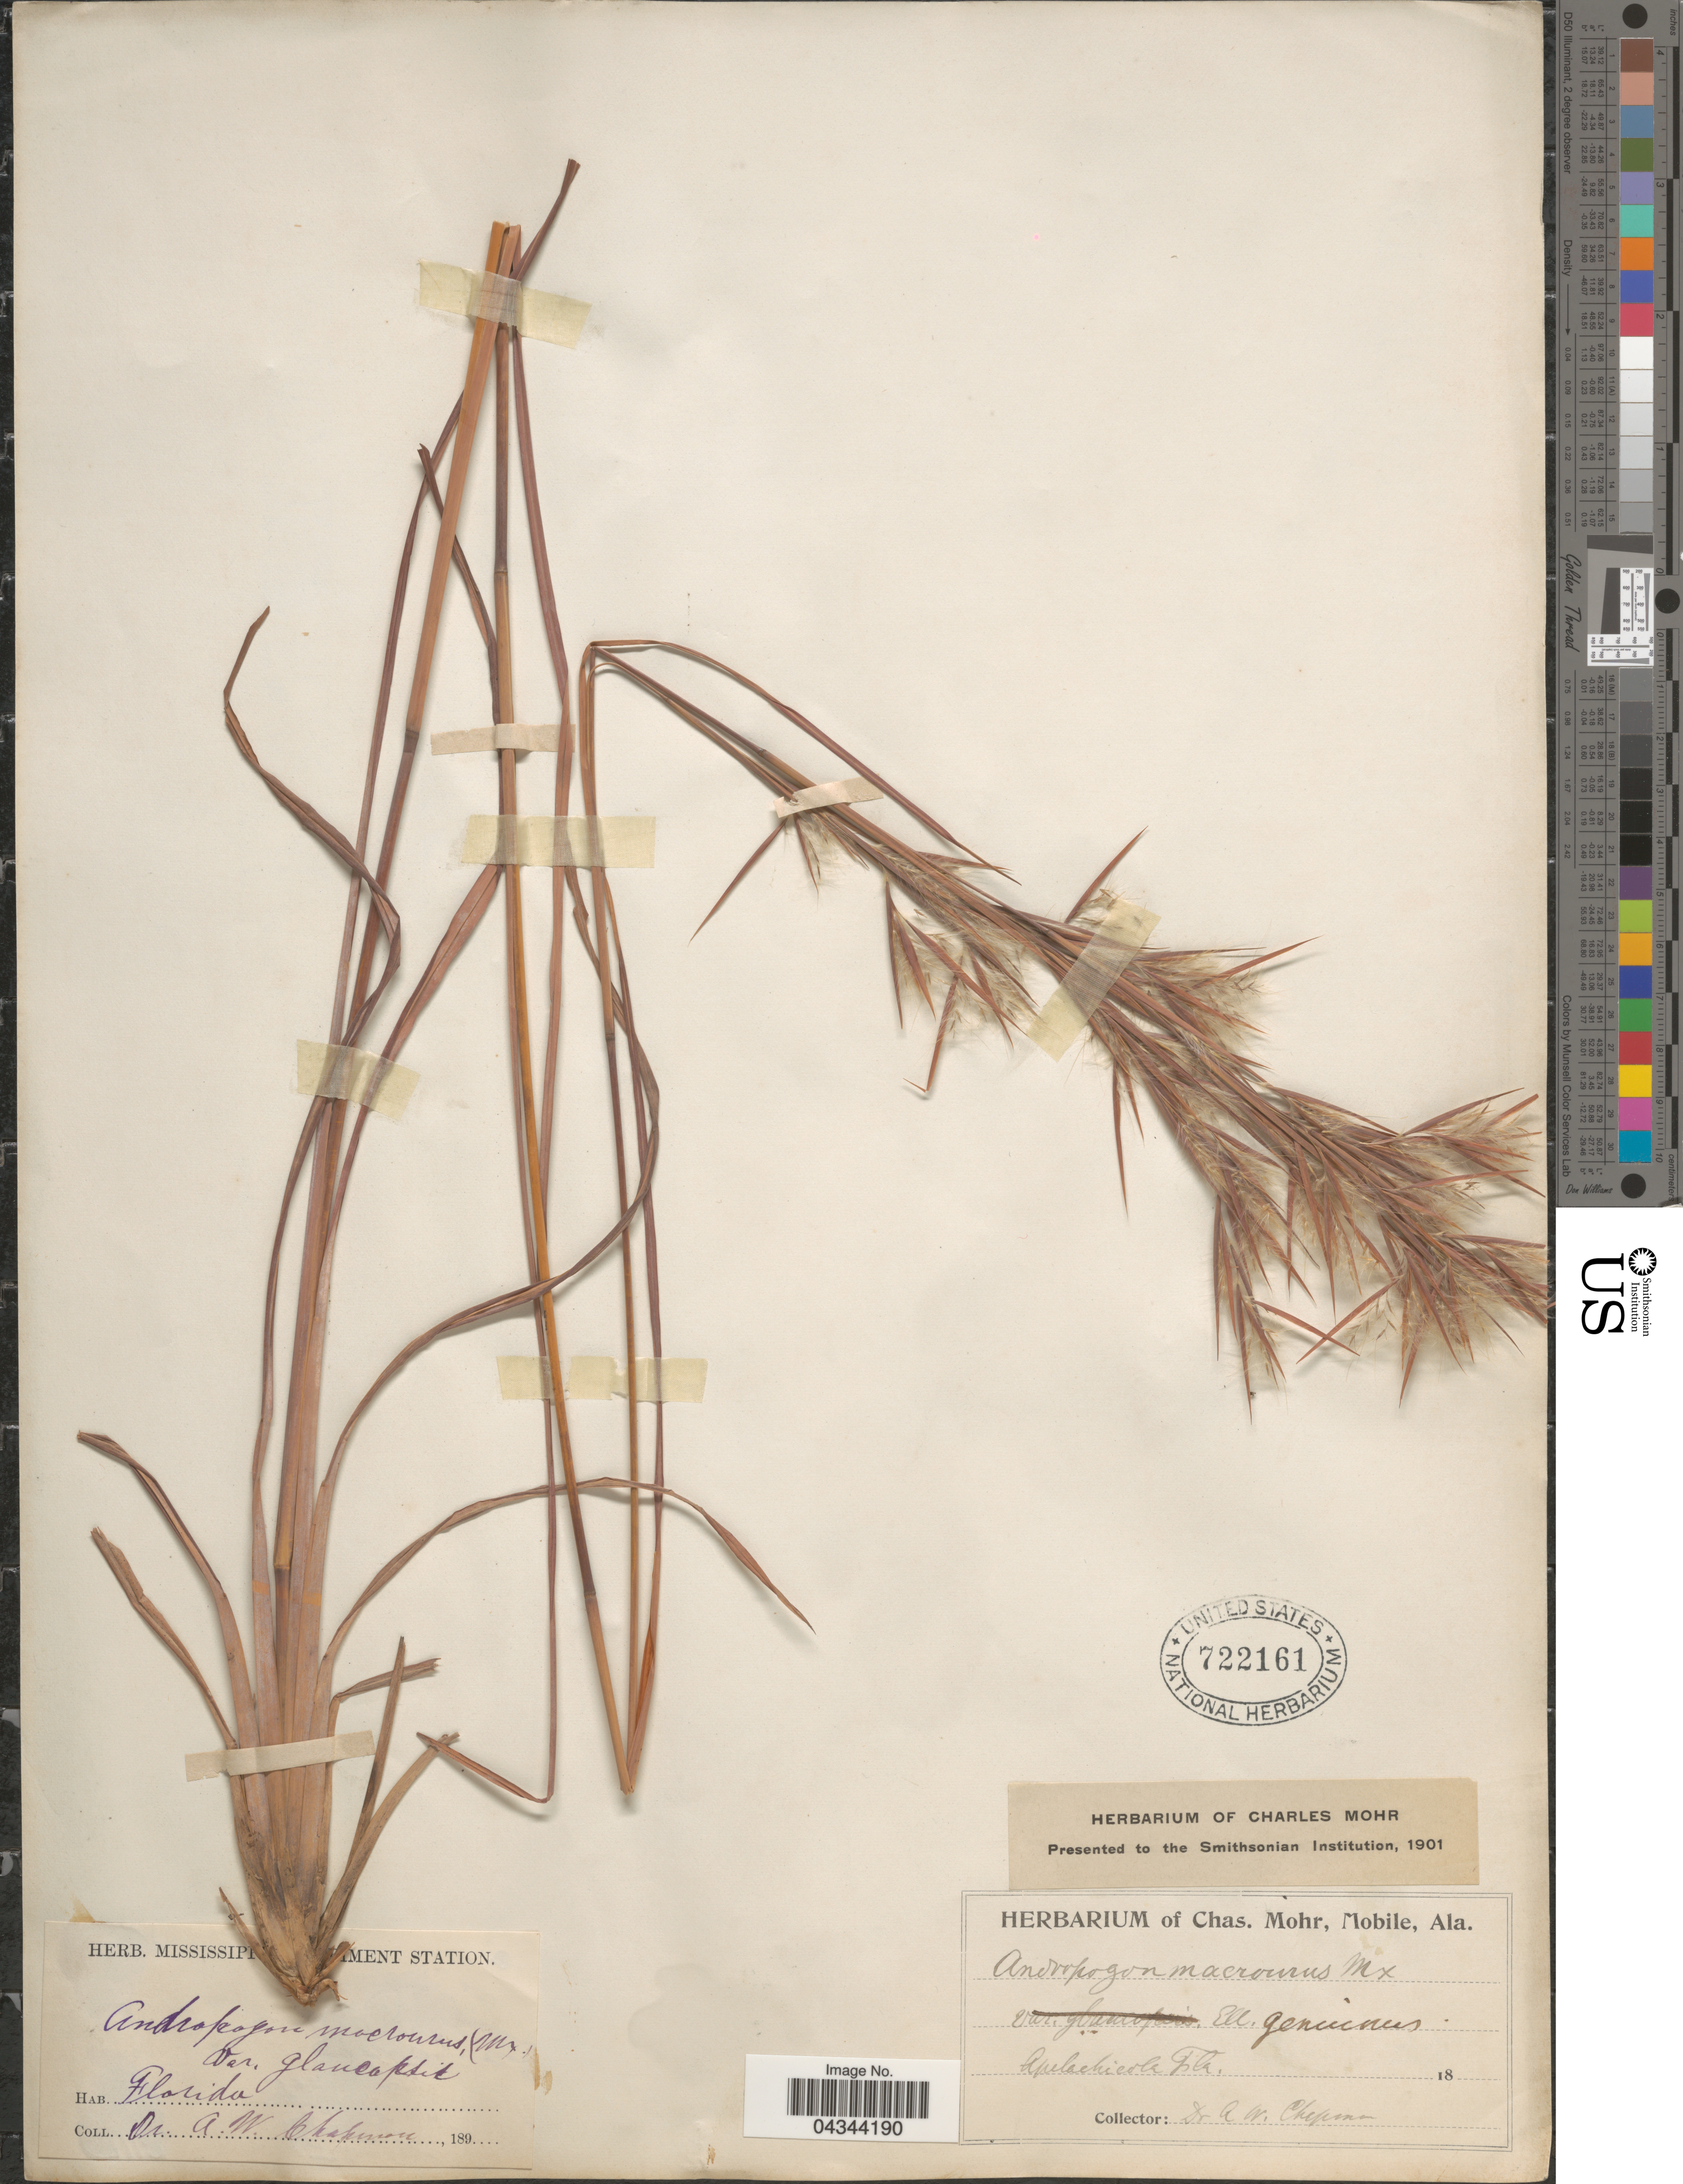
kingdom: Plantae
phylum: Tracheophyta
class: Liliopsida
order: Poales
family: Poaceae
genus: Andropogon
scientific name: Andropogon virginicus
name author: L.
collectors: A. W. Chapman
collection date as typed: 189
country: United States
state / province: Florida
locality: Apalachicola.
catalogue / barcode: US 722161